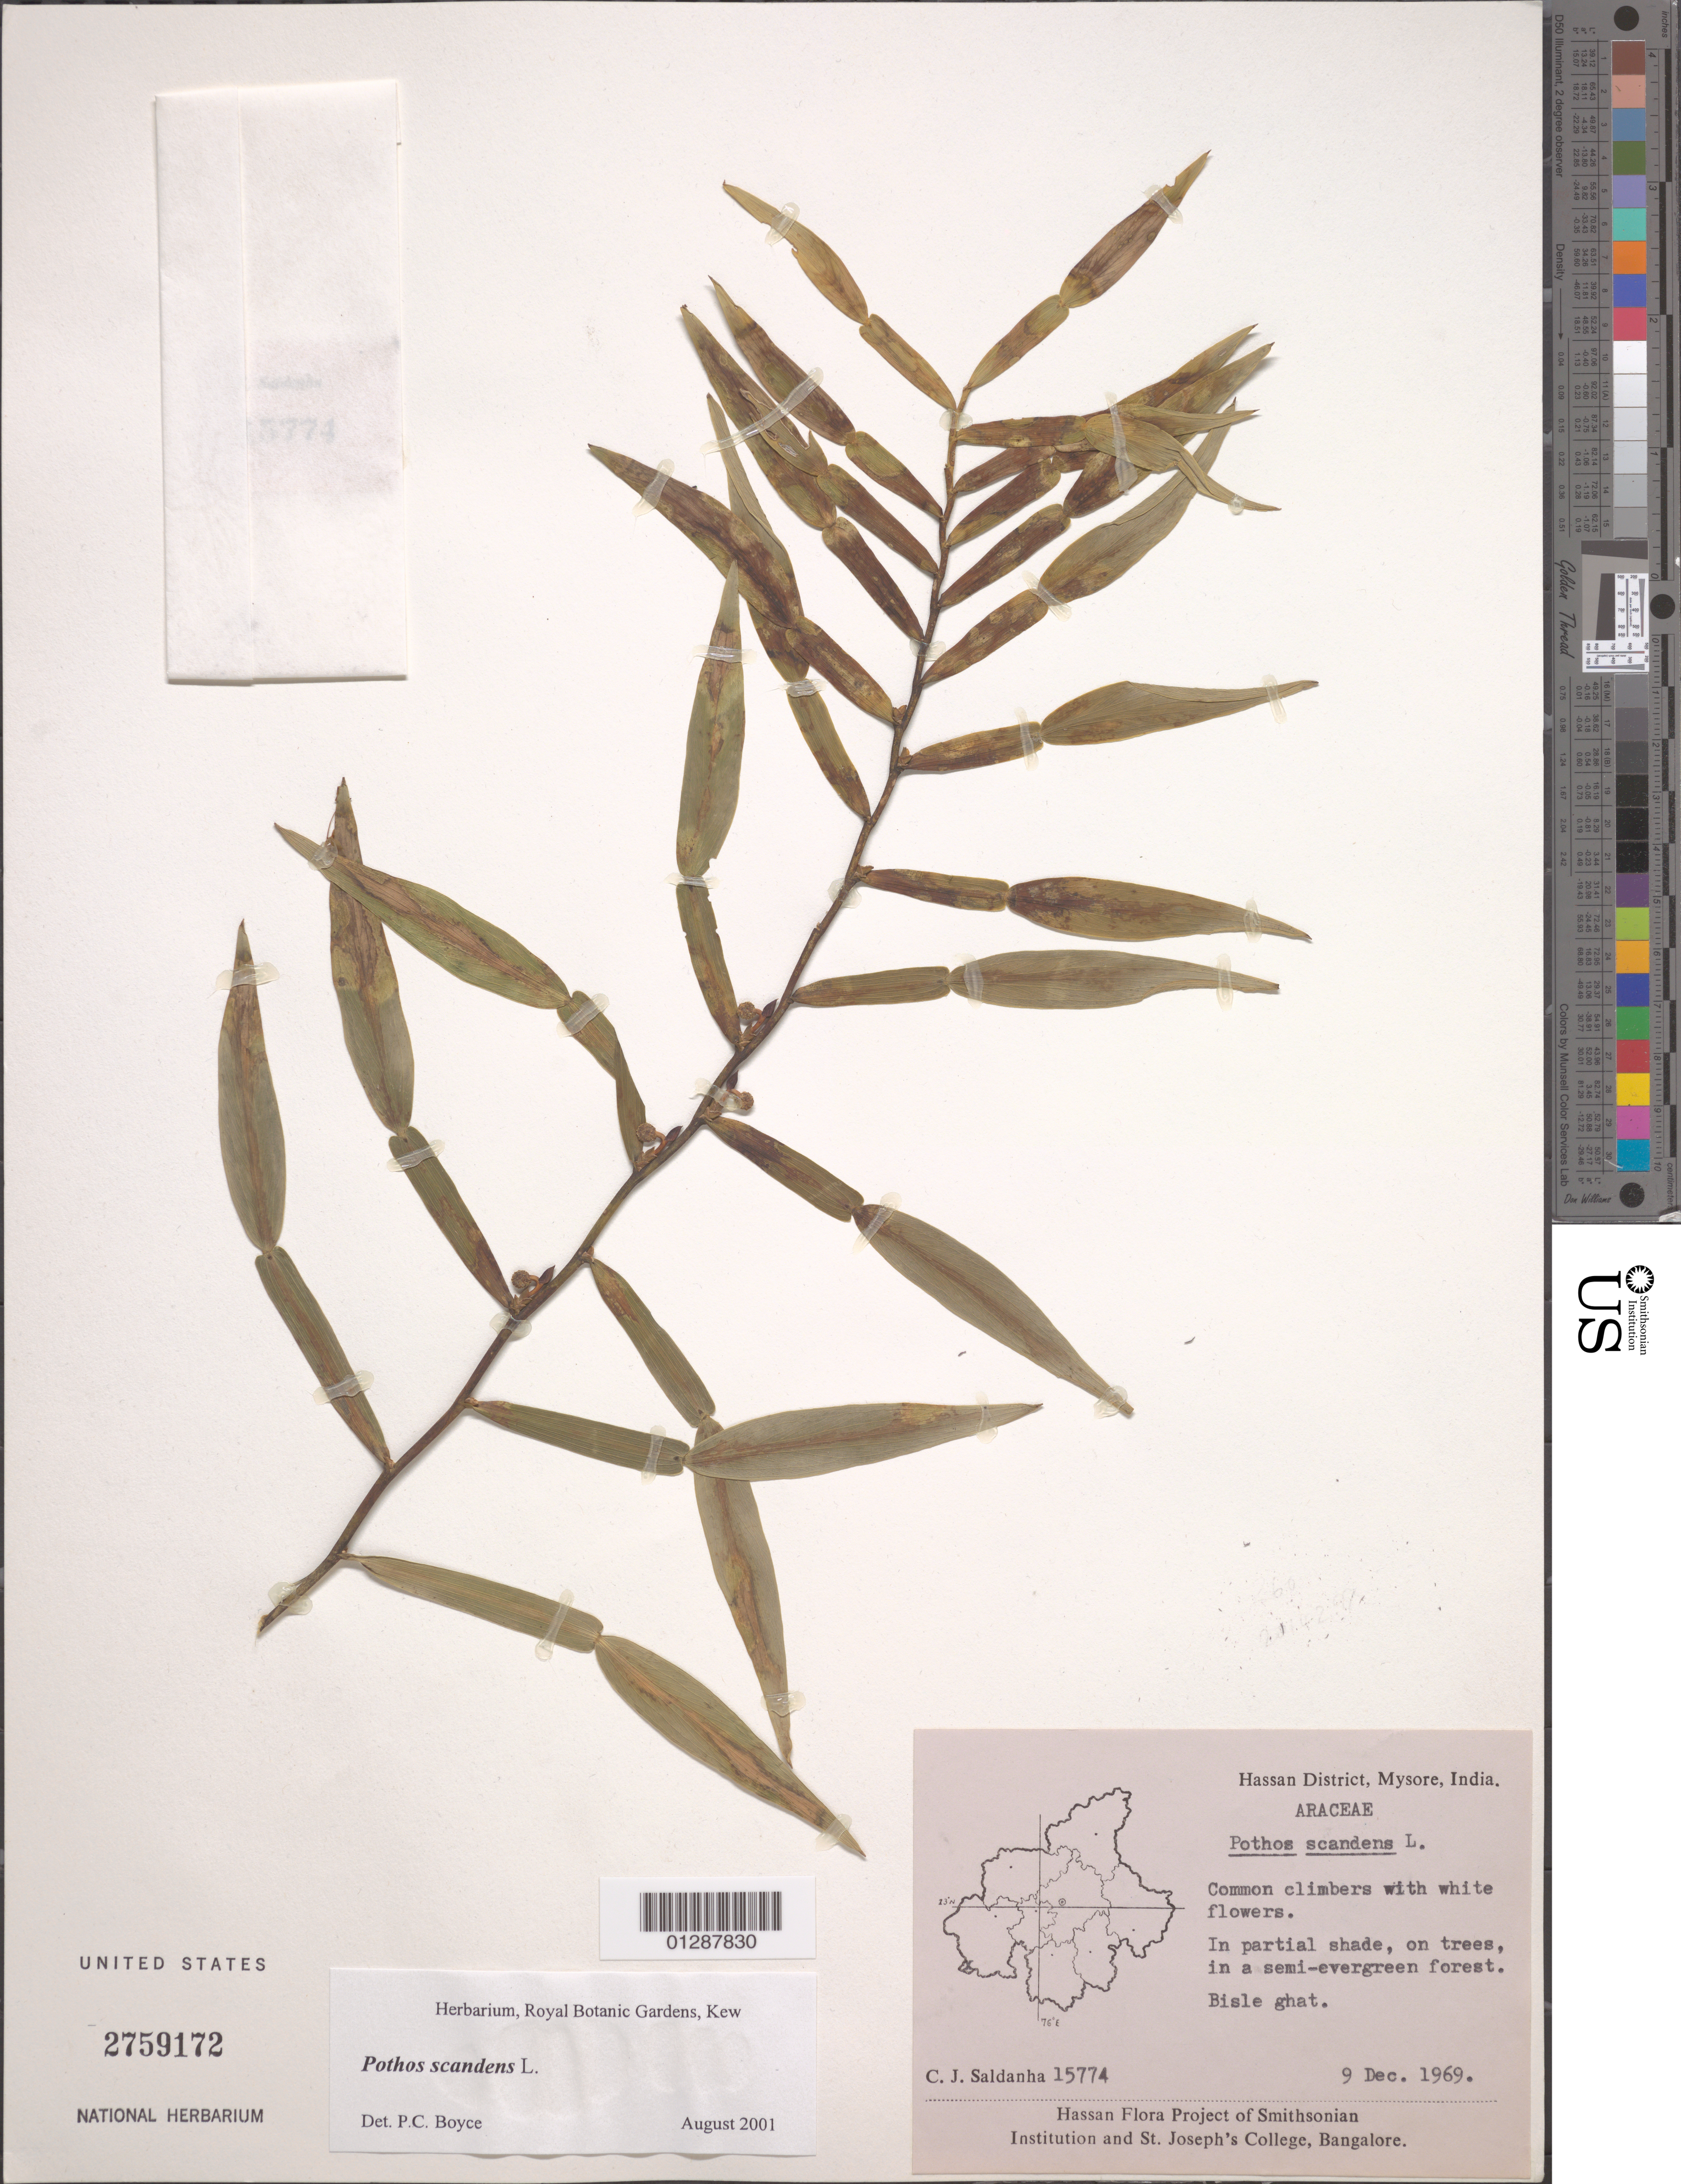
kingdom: Plantae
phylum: Tracheophyta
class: Liliopsida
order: Alismatales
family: Araceae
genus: Pothos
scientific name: Pothos scandens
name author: L.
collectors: C. J. Saldanha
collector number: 15774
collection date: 1969-12-09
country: India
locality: Hassan District, Mysore. Bisle ghat.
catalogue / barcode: US 2759172